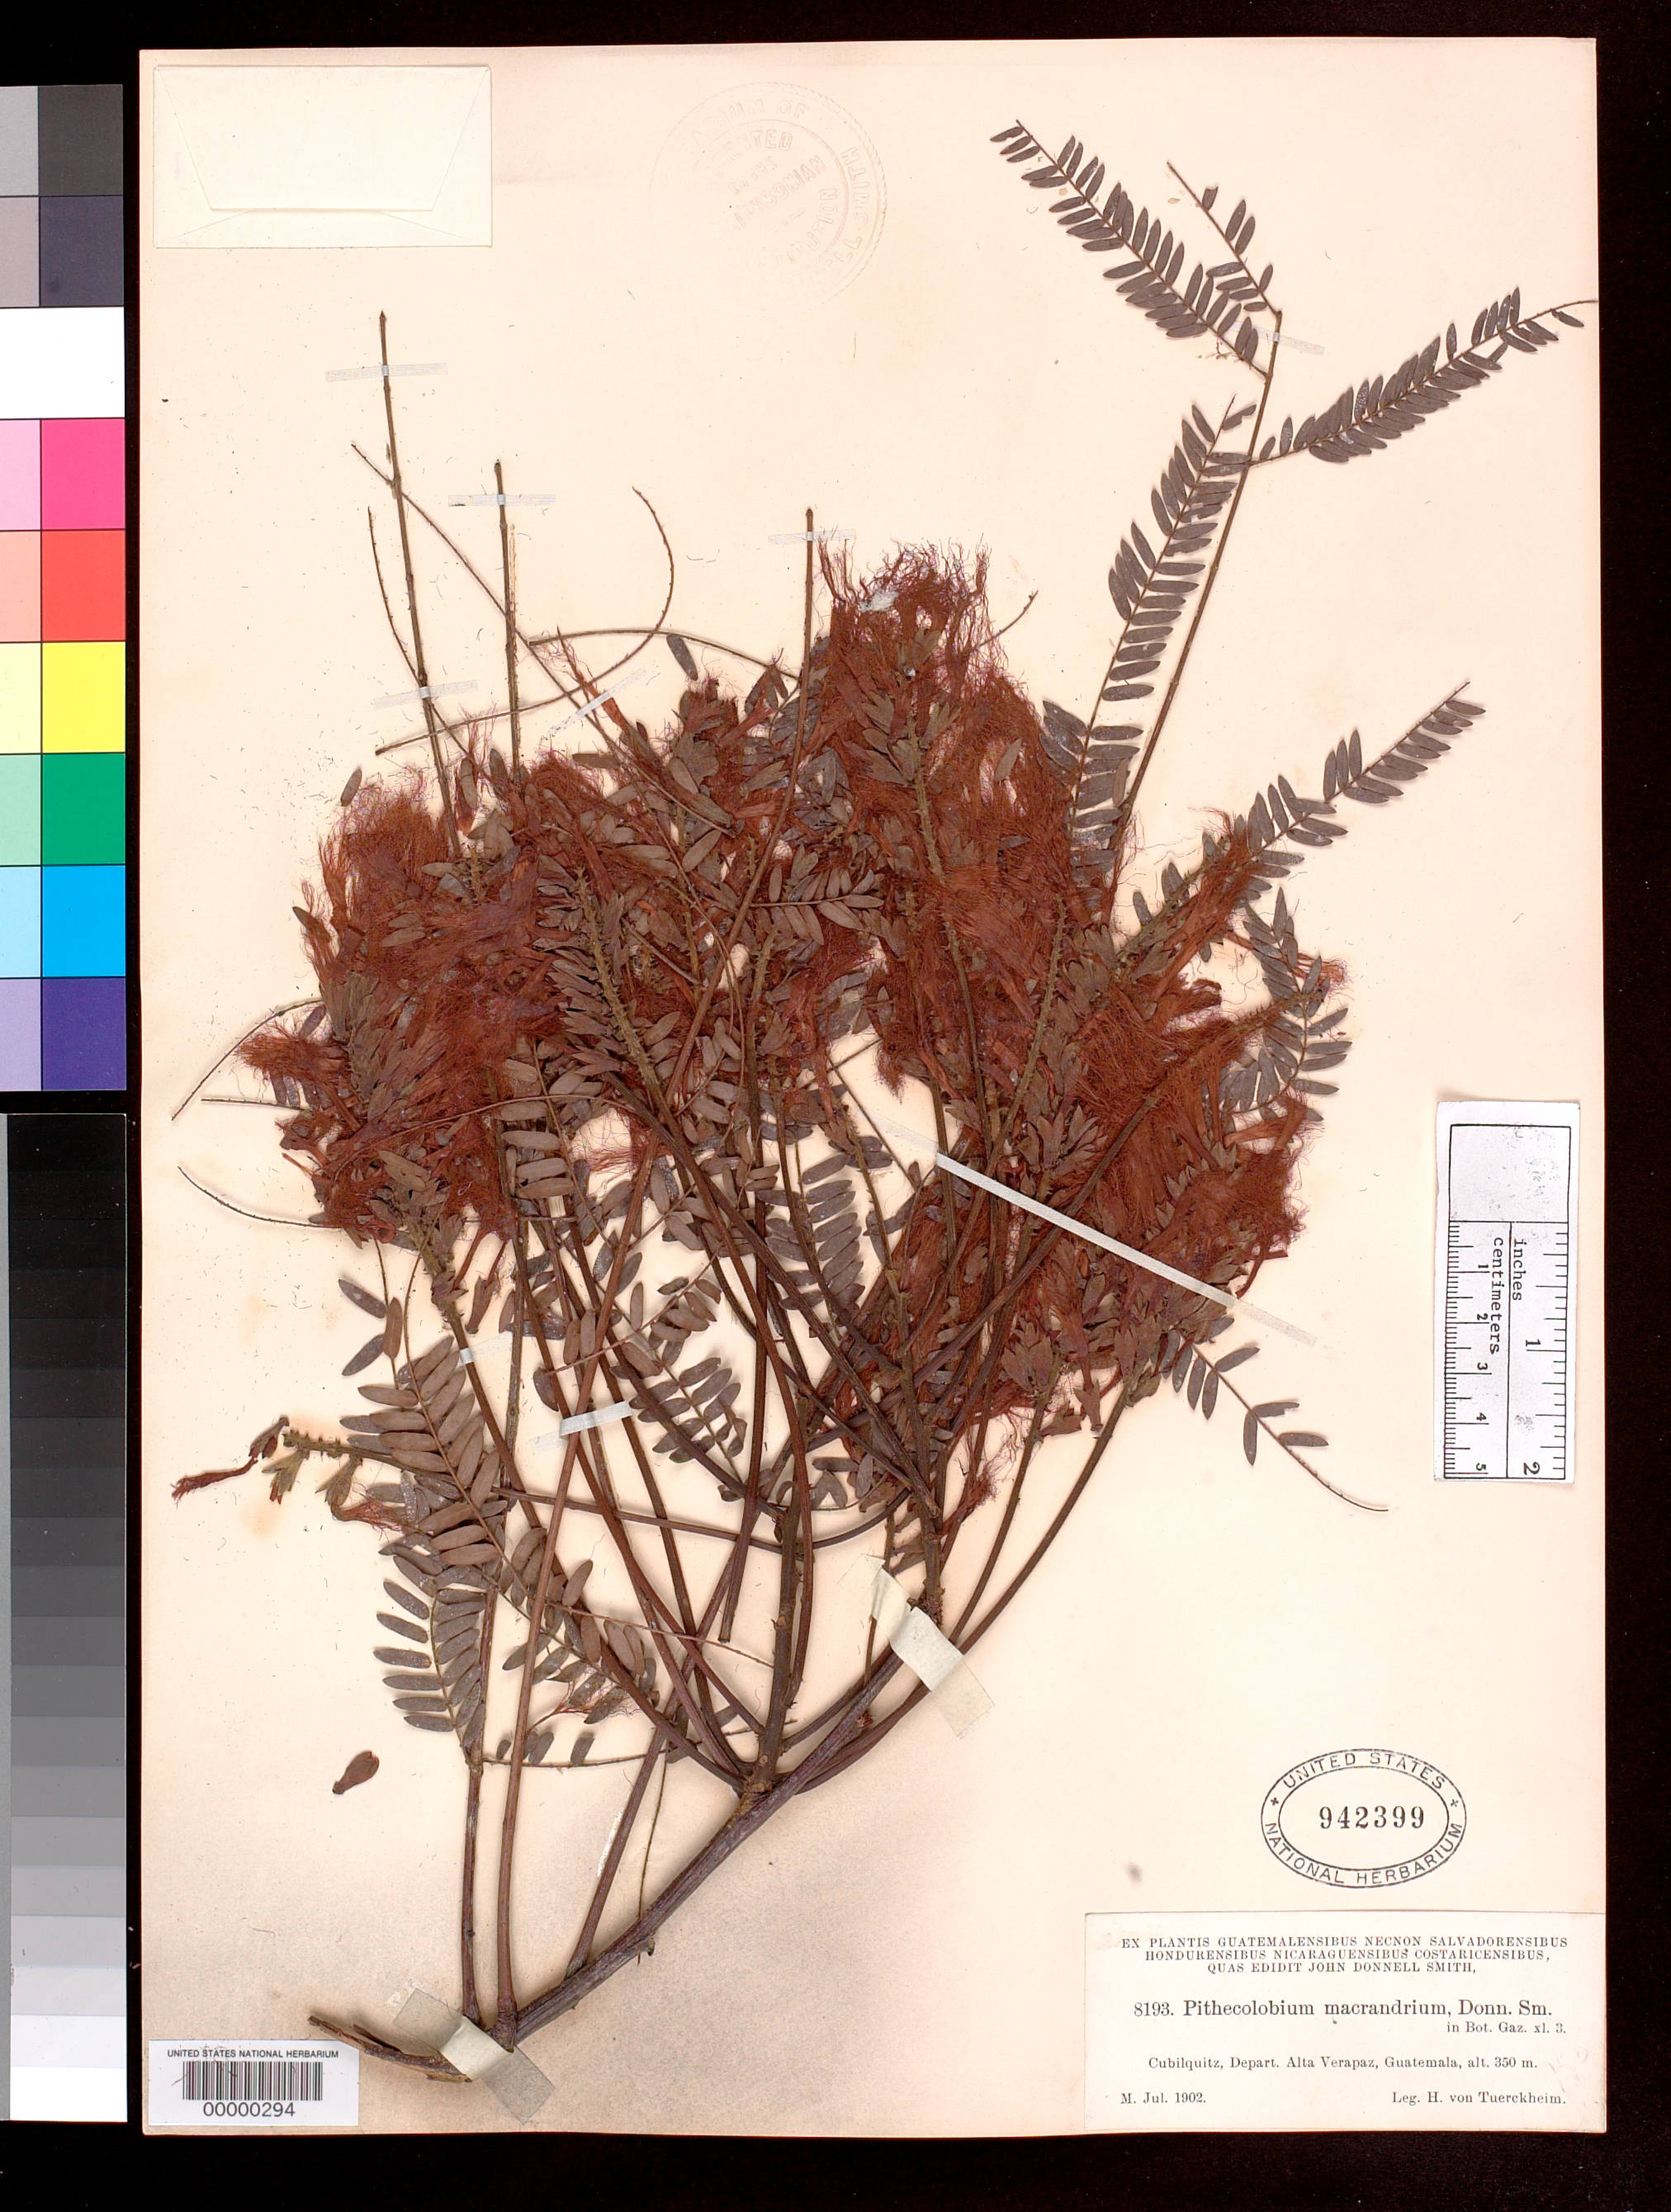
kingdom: Plantae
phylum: Tracheophyta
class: Magnoliopsida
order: Fabales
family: Fabaceae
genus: Pithecellobium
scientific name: Pithecellobium macrandrium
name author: Donn. Sm.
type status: Syntype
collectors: H. von Türckheim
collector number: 8193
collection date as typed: Jul 1902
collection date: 1902-07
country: Guatemala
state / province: Alta Verapaz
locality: Cubilquitz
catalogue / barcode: US 942399